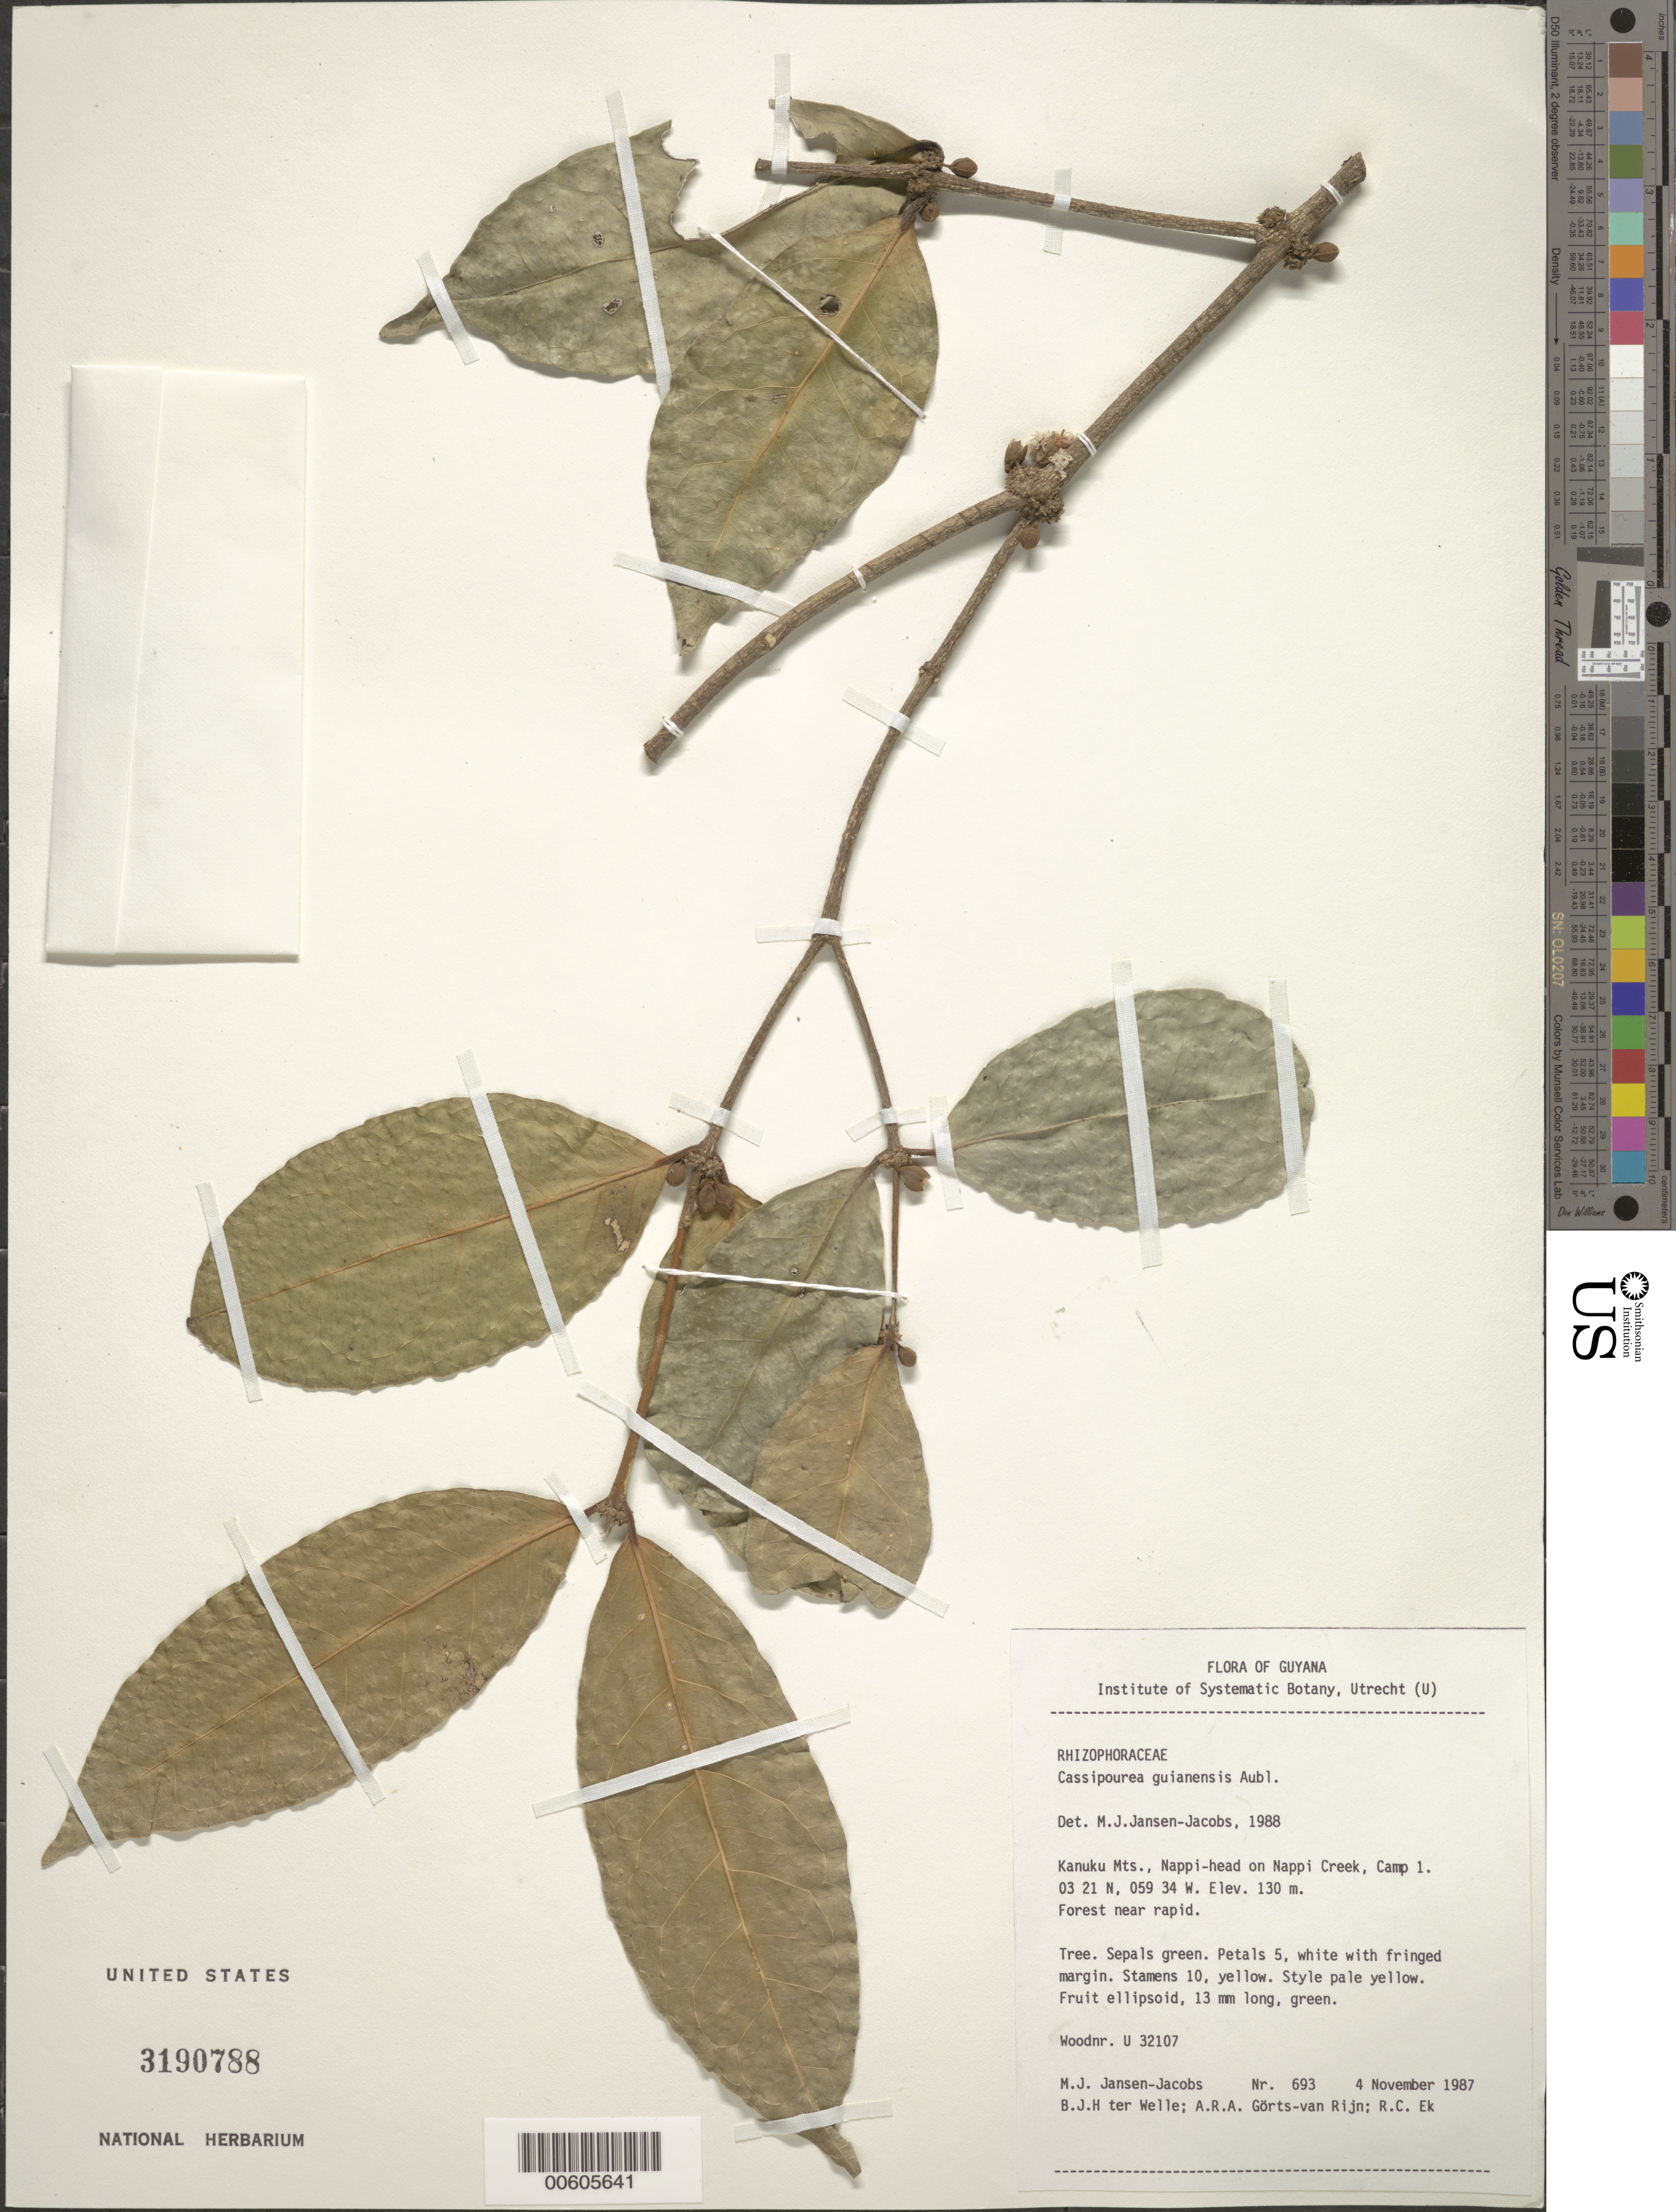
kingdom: Plantae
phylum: Tracheophyta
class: Magnoliopsida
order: Malpighiales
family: Rhizophoraceae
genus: Cassipourea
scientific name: Cassipourea guianensis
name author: Aubl.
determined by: Jansen-Jacobs, M. J., (U), Nationaal Herbarium Nederland, Utrecht University branch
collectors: M. J. Jansen-Jacobs, B. Welle, A. .R. A. Görts-van Rijn & R. C. Ek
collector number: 693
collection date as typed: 4-Nov-87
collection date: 1987-11-04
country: Guyana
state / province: U. Takutu-U. Essequibo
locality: Kanuku Mts., Nappi-head on Nappi Creek, camp 1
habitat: Forest near rapid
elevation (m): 130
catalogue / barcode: US 3190788